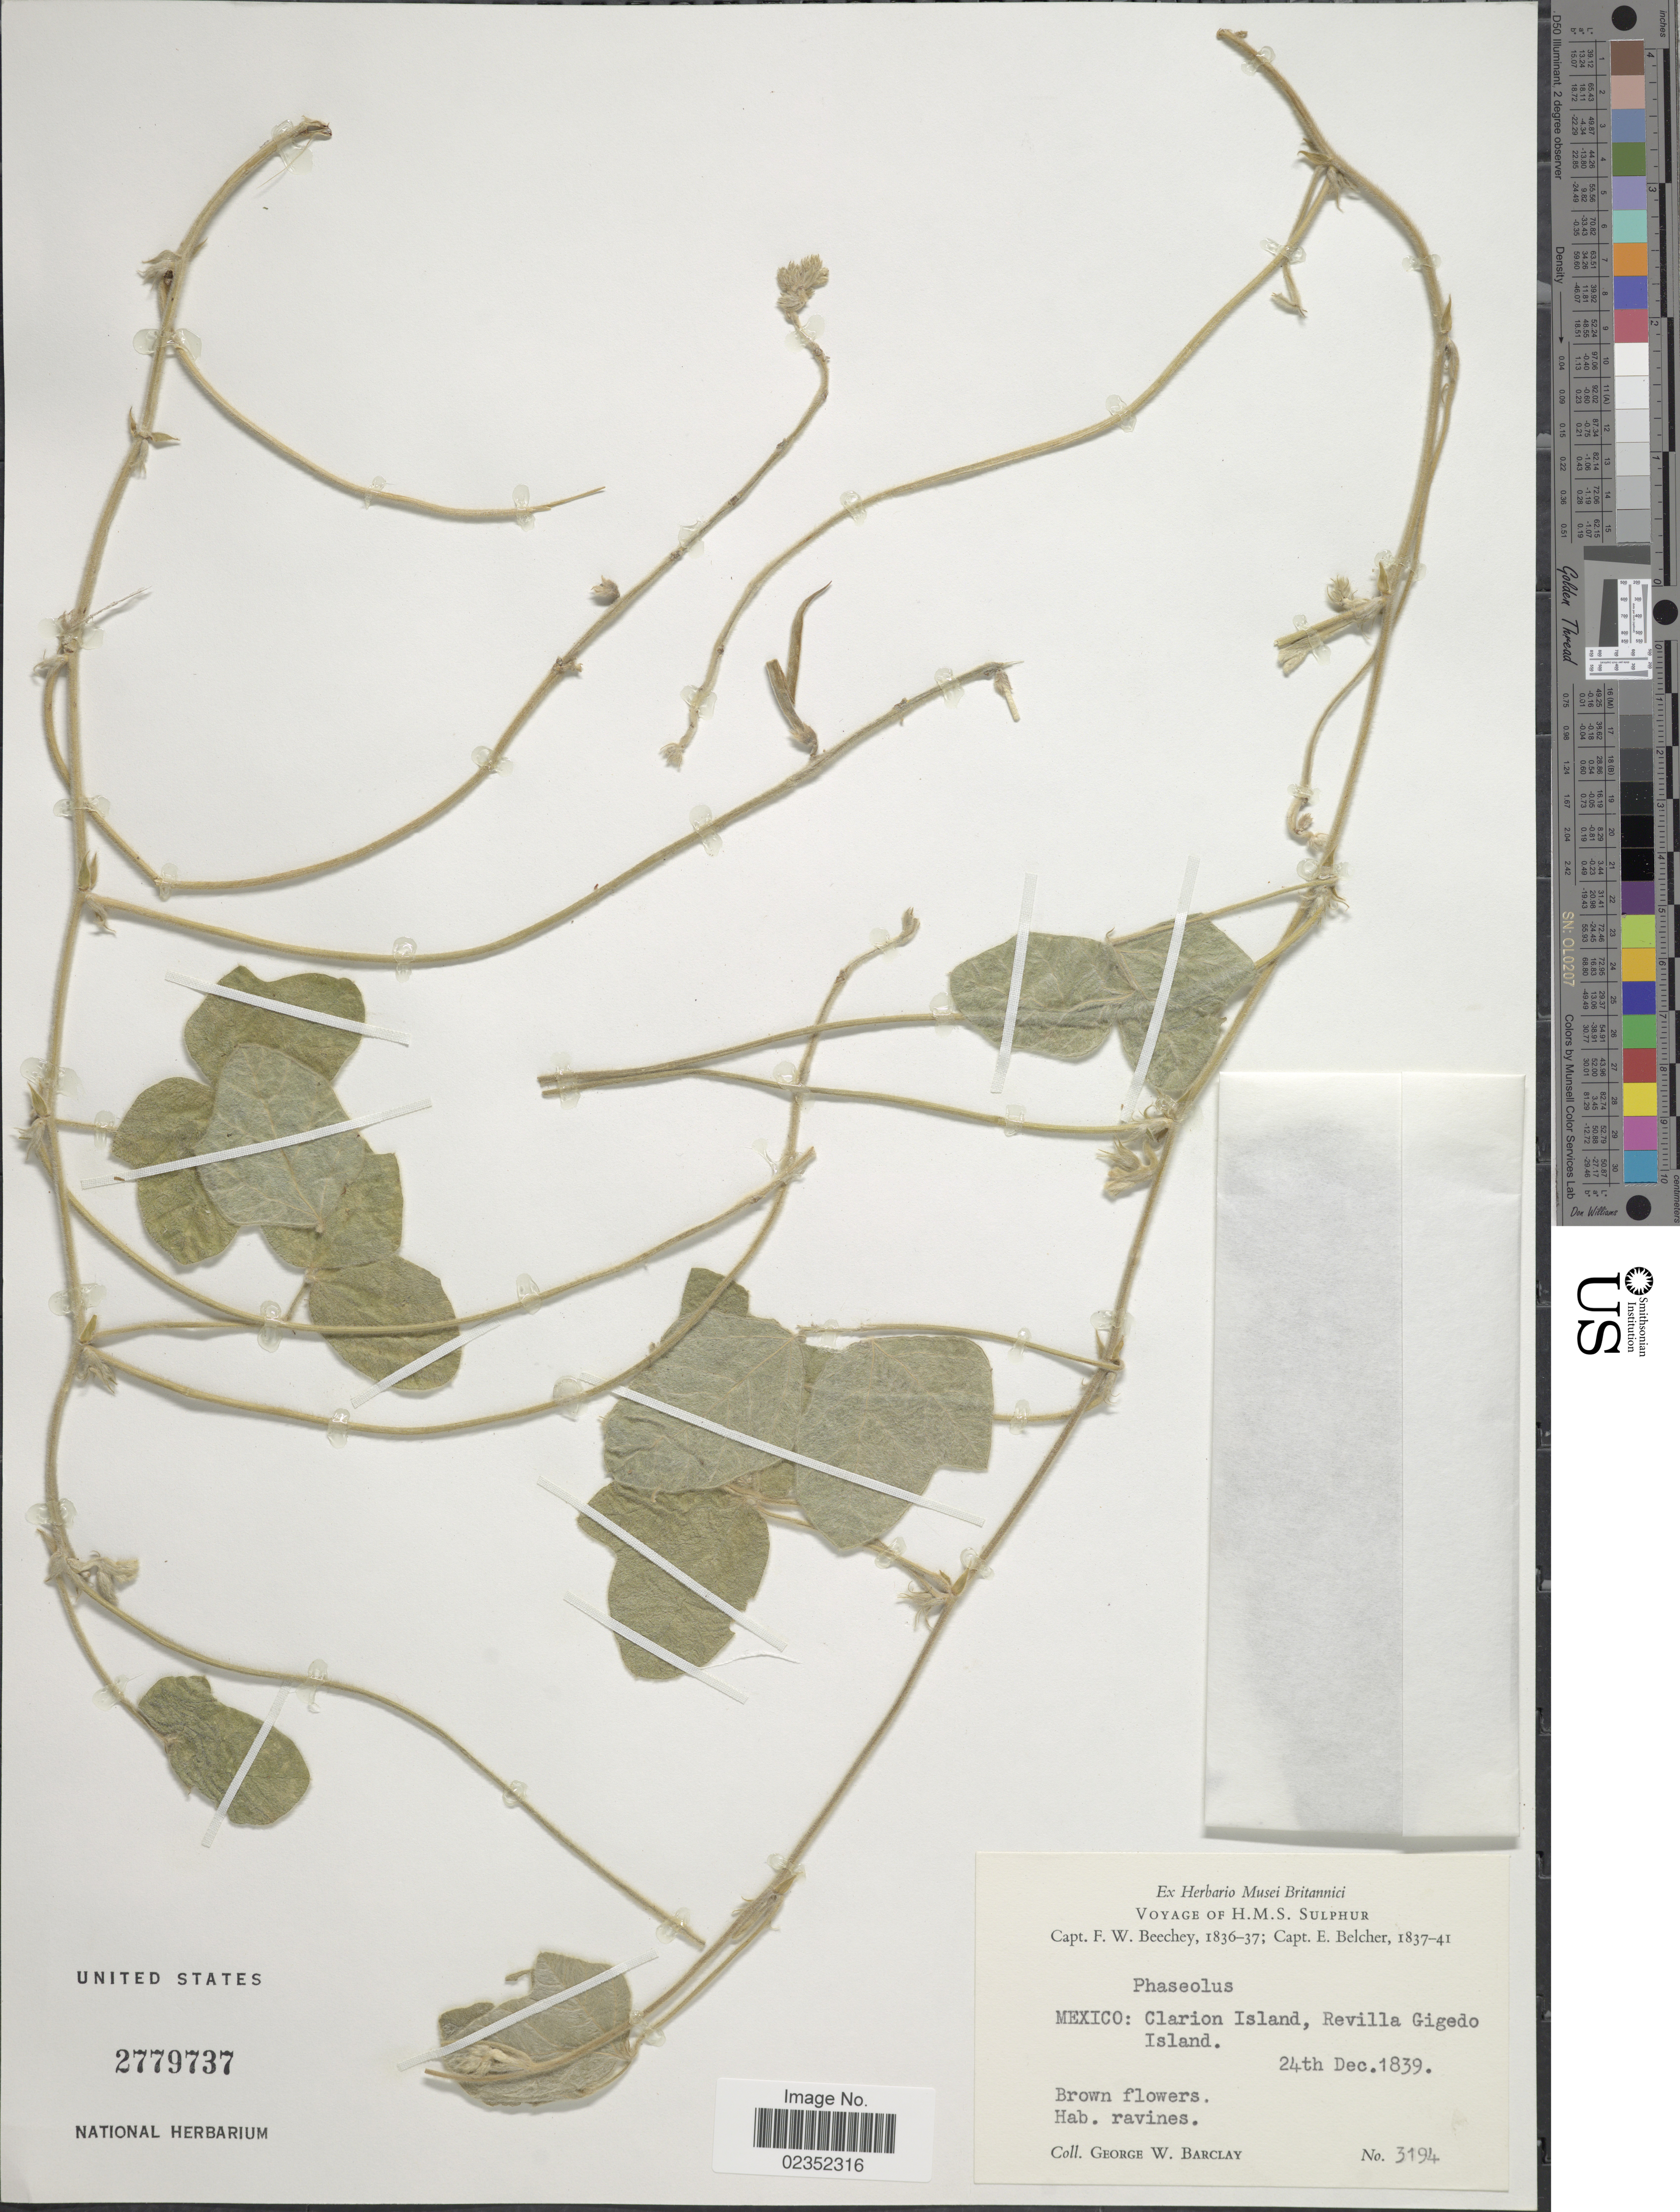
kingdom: Plantae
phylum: Tracheophyta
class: Magnoliopsida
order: Fabales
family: Fabaceae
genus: Macroptilium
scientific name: Macroptilium atropurpureum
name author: (DC.) Urb.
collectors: G. W. Barclay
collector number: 3194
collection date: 1839-12-24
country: Mexico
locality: Mexico: Clarion Island, Revilla Gigedo Island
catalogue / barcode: US 2779737